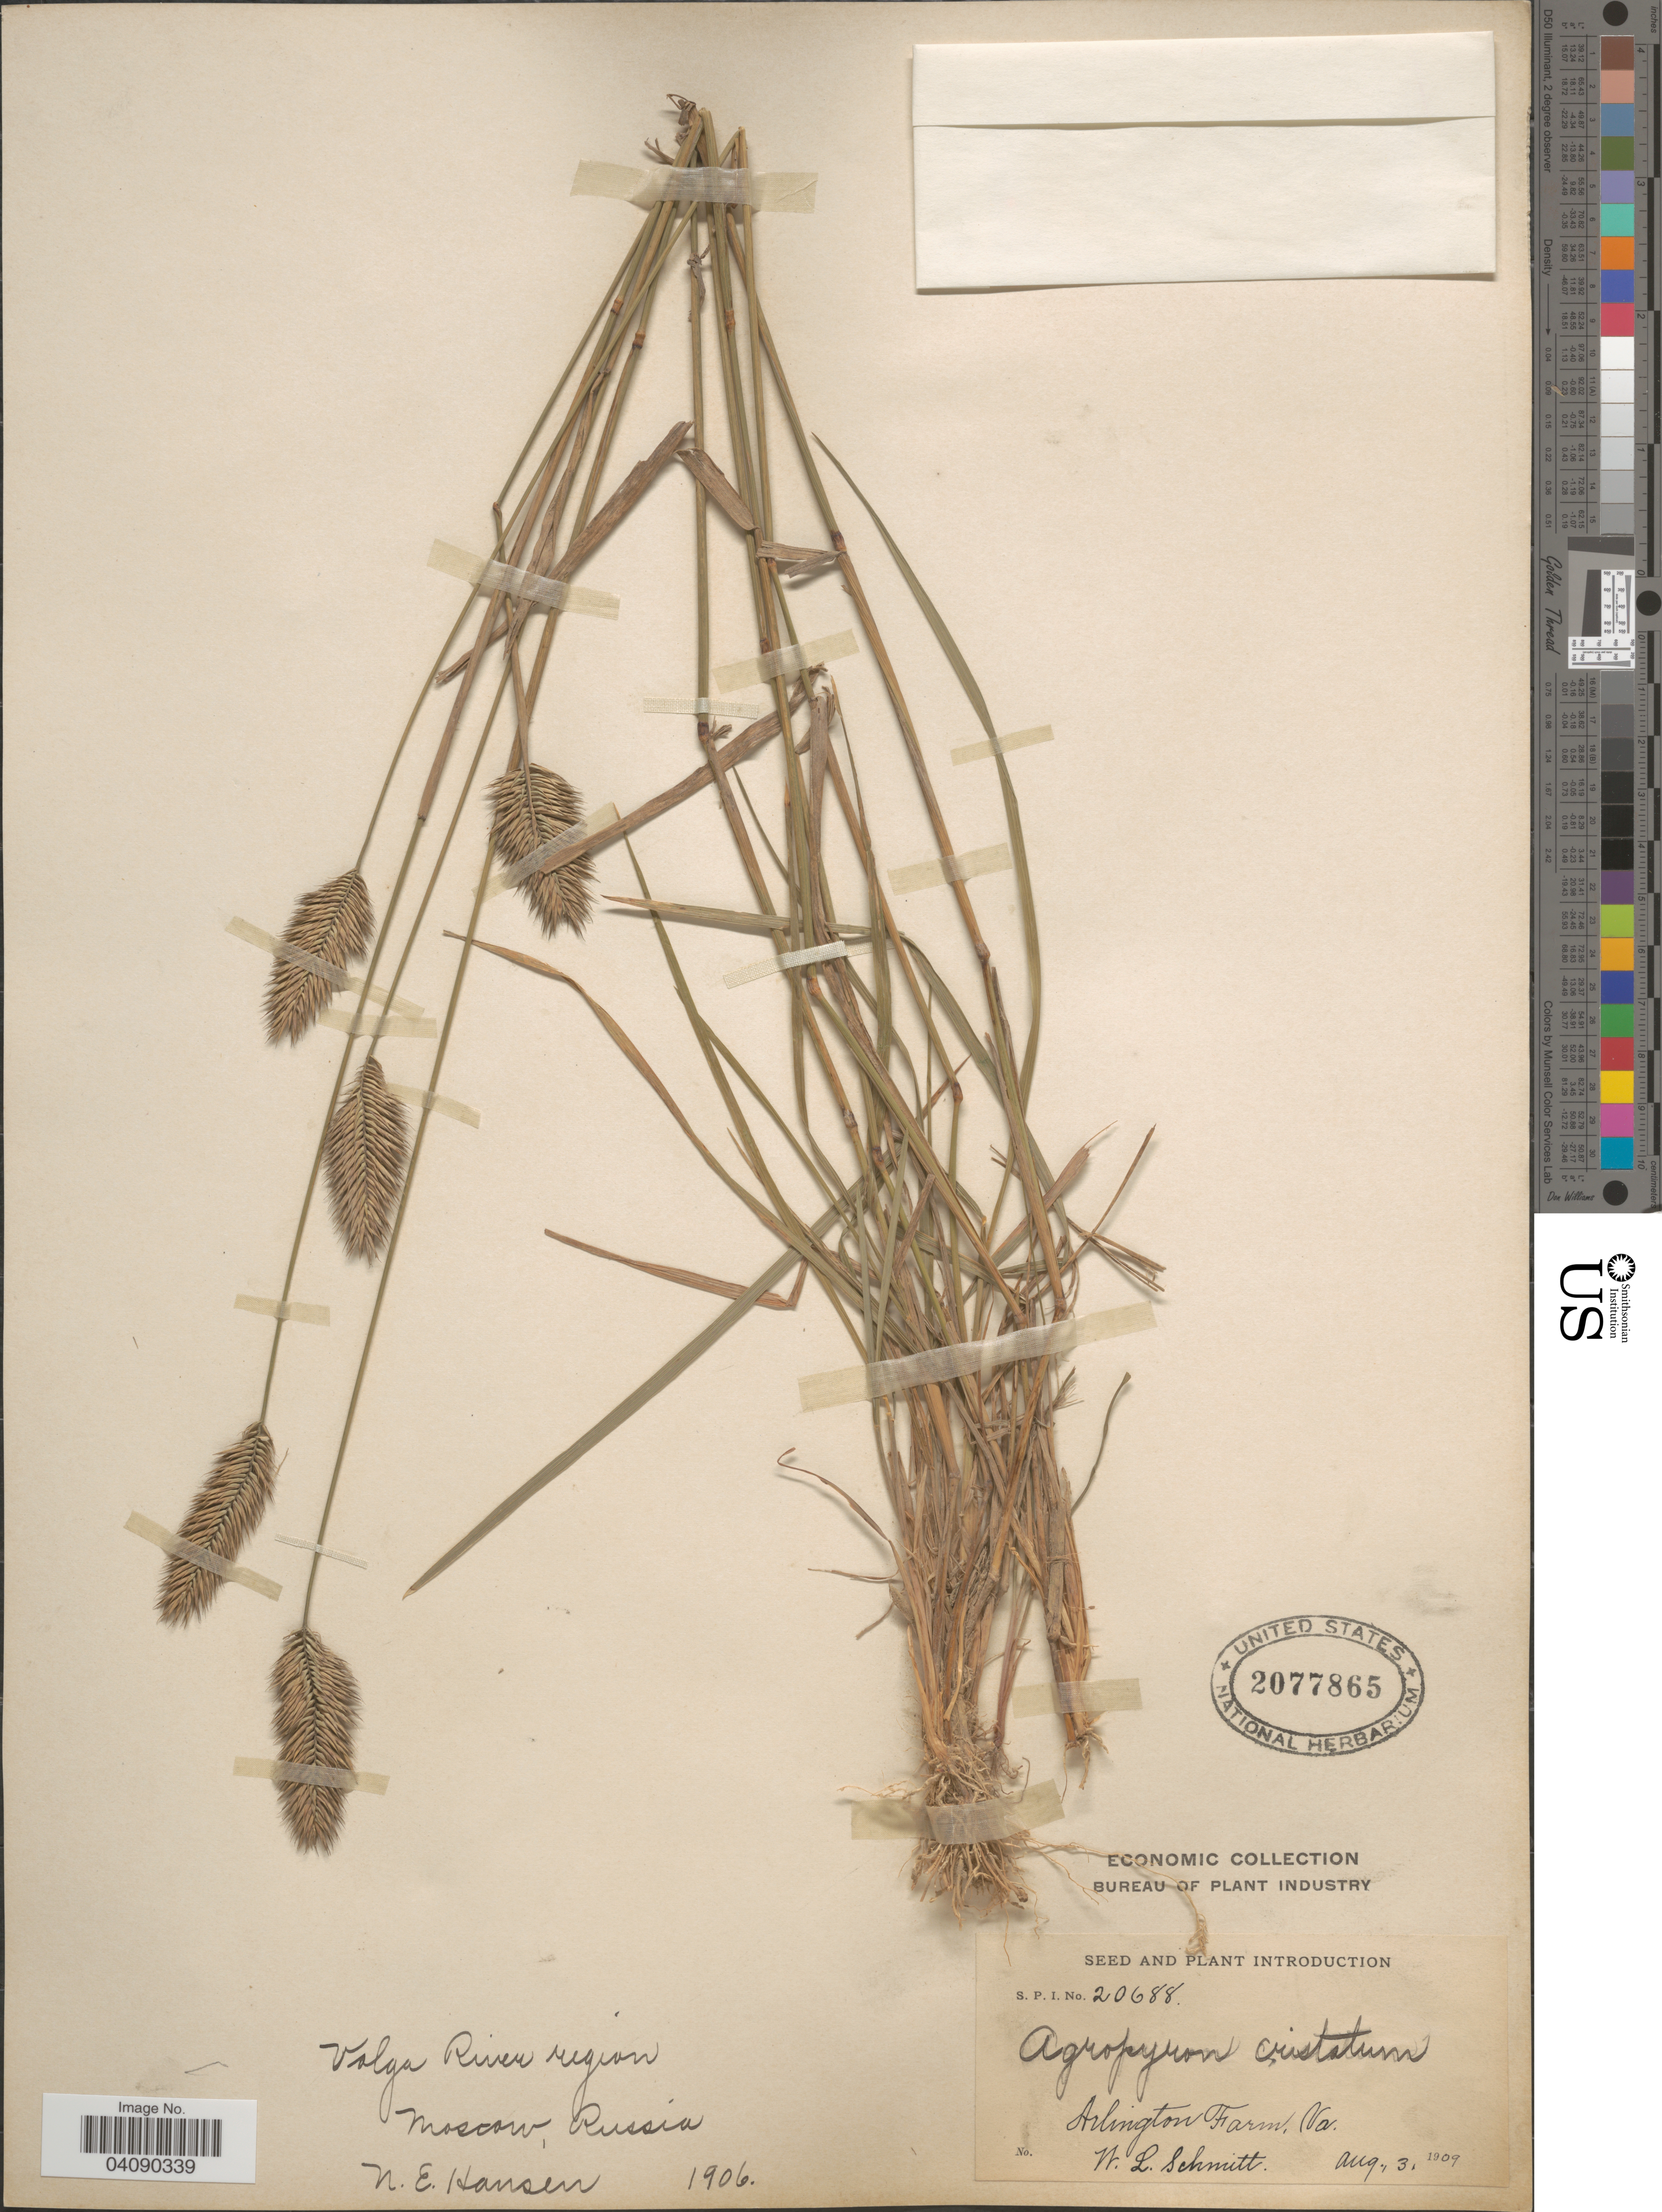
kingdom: Plantae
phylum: Tracheophyta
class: Liliopsida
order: Poales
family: Poaceae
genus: Agropyron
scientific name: Agropyron cristatum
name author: (L.) Gaertn.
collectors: W. L. Schmitt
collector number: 20688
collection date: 1909-08-03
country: United States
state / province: Virginia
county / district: Arlington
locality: Arlington Farm.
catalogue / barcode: US 2077865